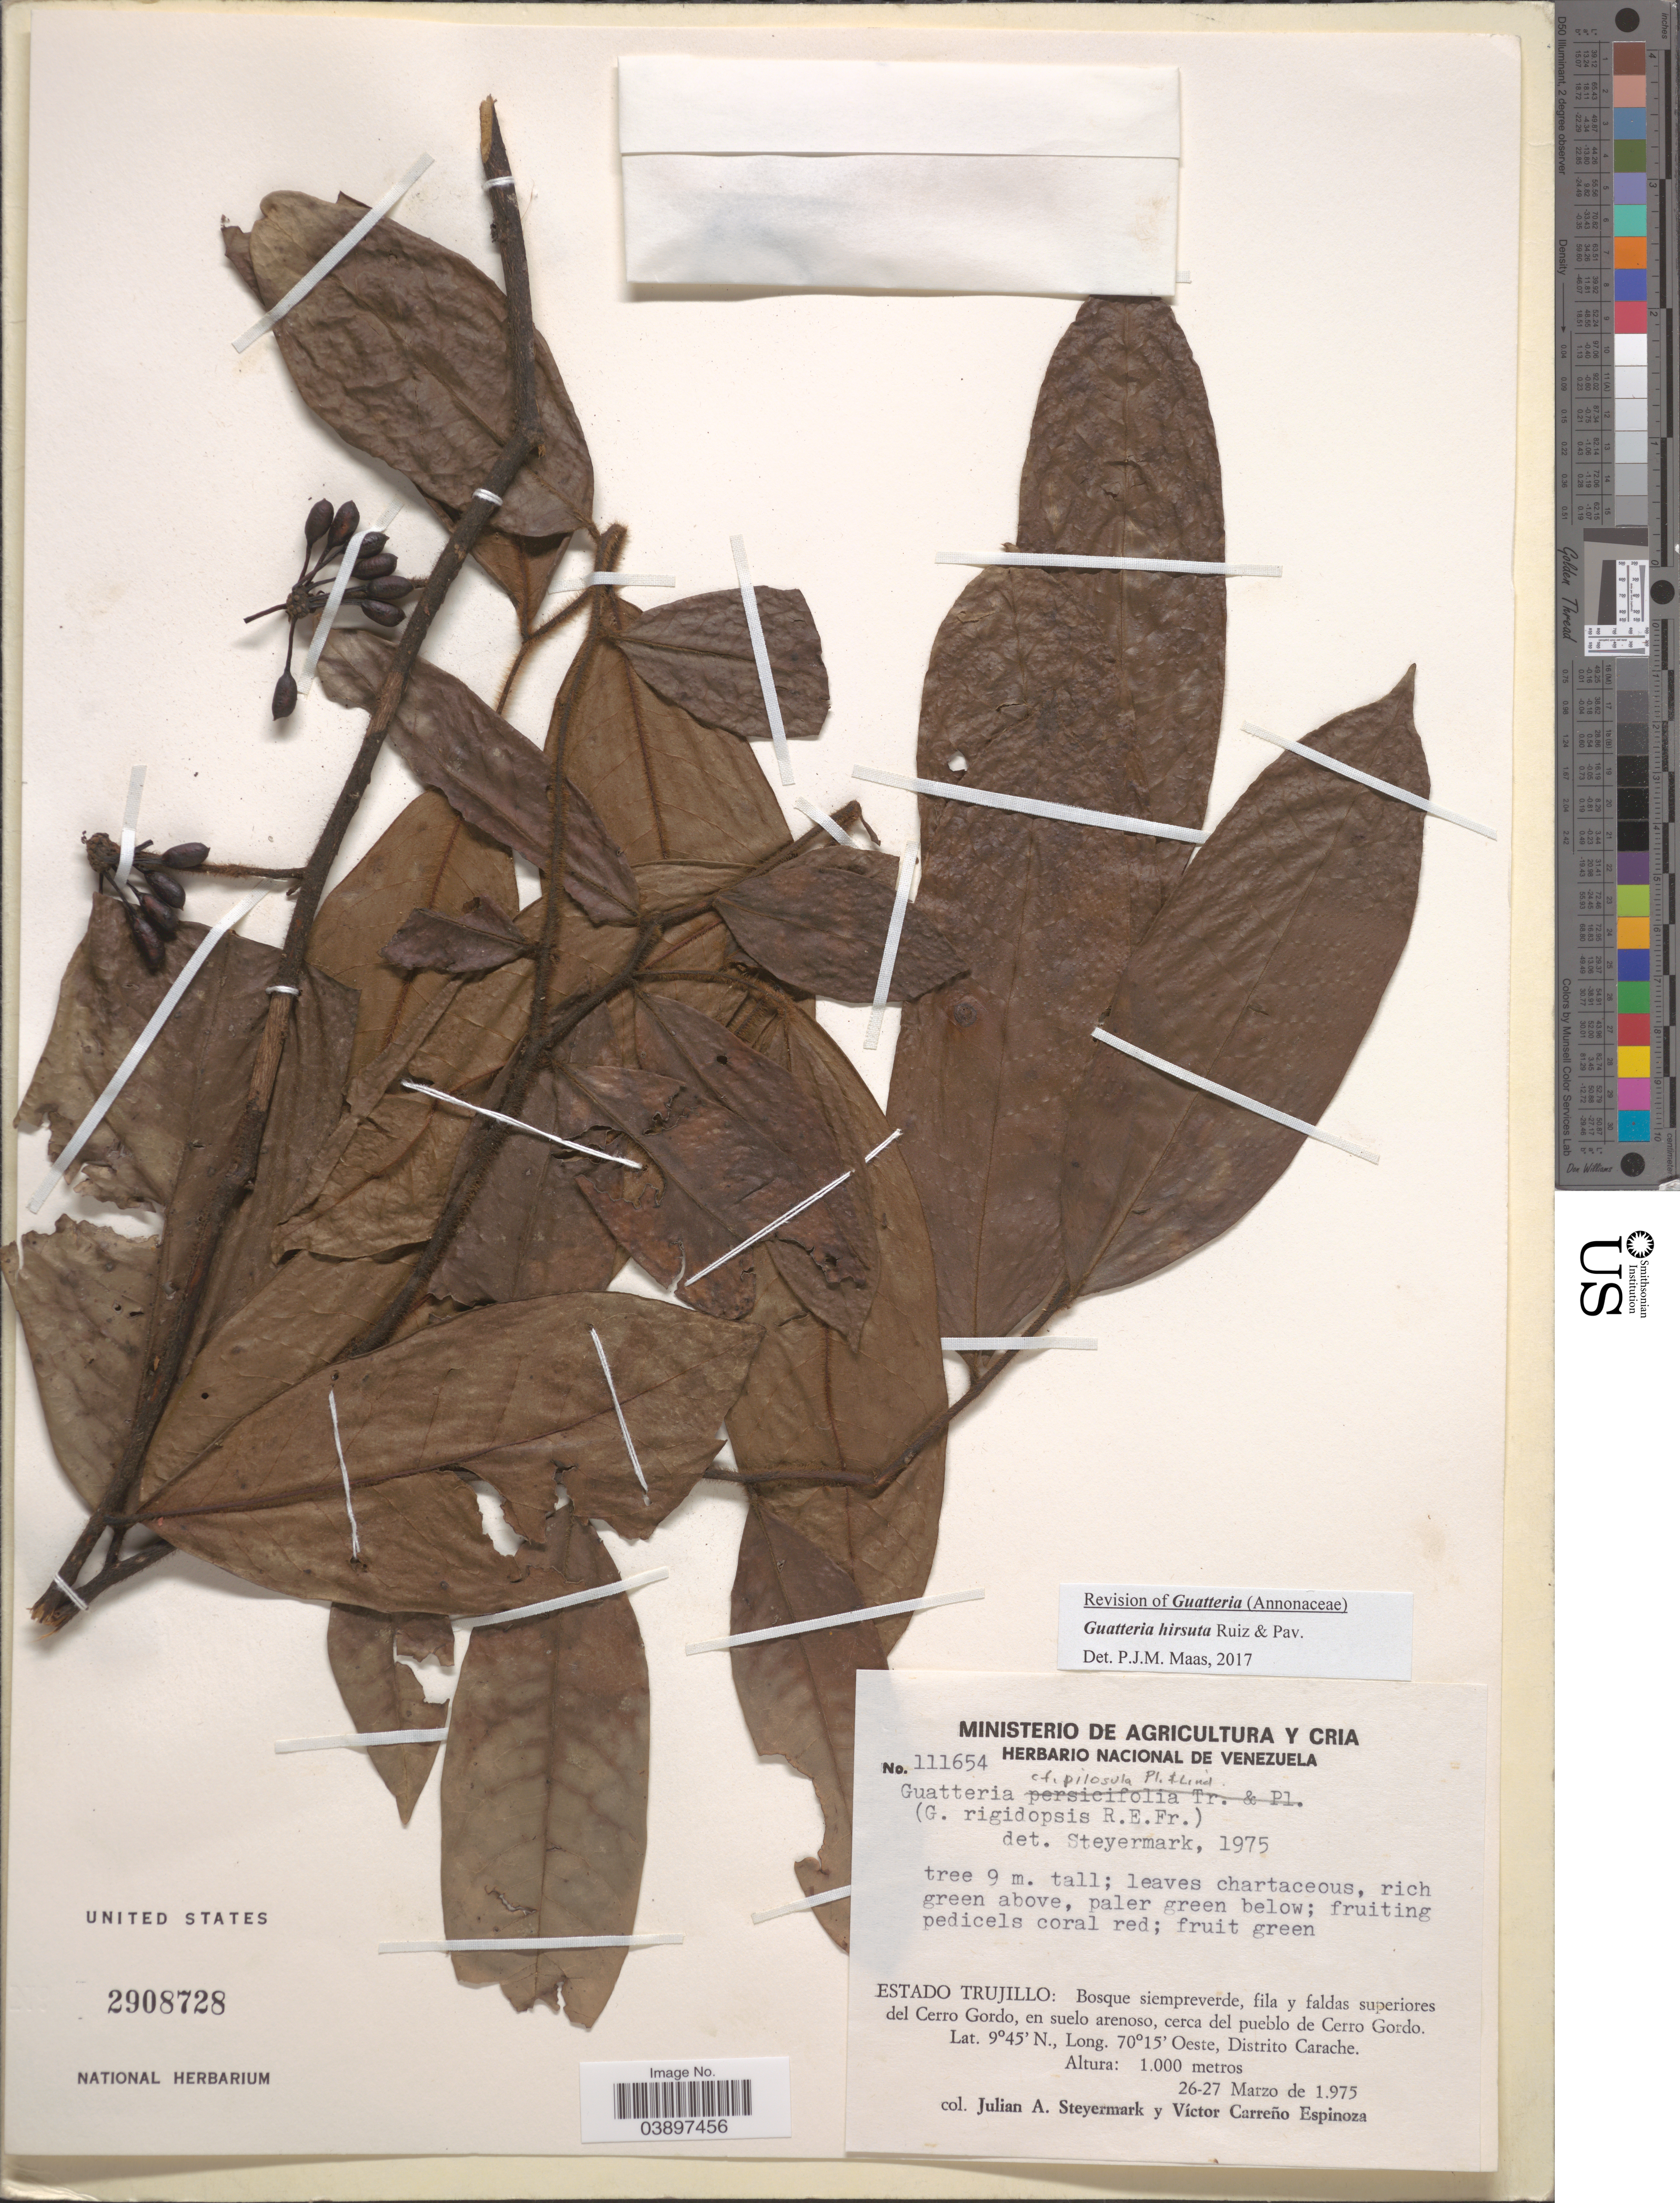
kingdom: Plantae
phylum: Tracheophyta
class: Magnoliopsida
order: Magnoliales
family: Annonaceae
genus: Guatteria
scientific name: Guatteria hirsuta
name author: Ruiz & Pav.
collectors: J. Steyermark & V. Carreño E.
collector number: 111654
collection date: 1975-03-26/1975-03-27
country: Venezuela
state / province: Trujillo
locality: Estado Trujillo. Bosque siempreverde, fila y faldas superiores del Cerro Gordo, en suelo arenoso, cerca del pueblo de Cerro Gordo. Distrito Carache.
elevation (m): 1000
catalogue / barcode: US 2908728